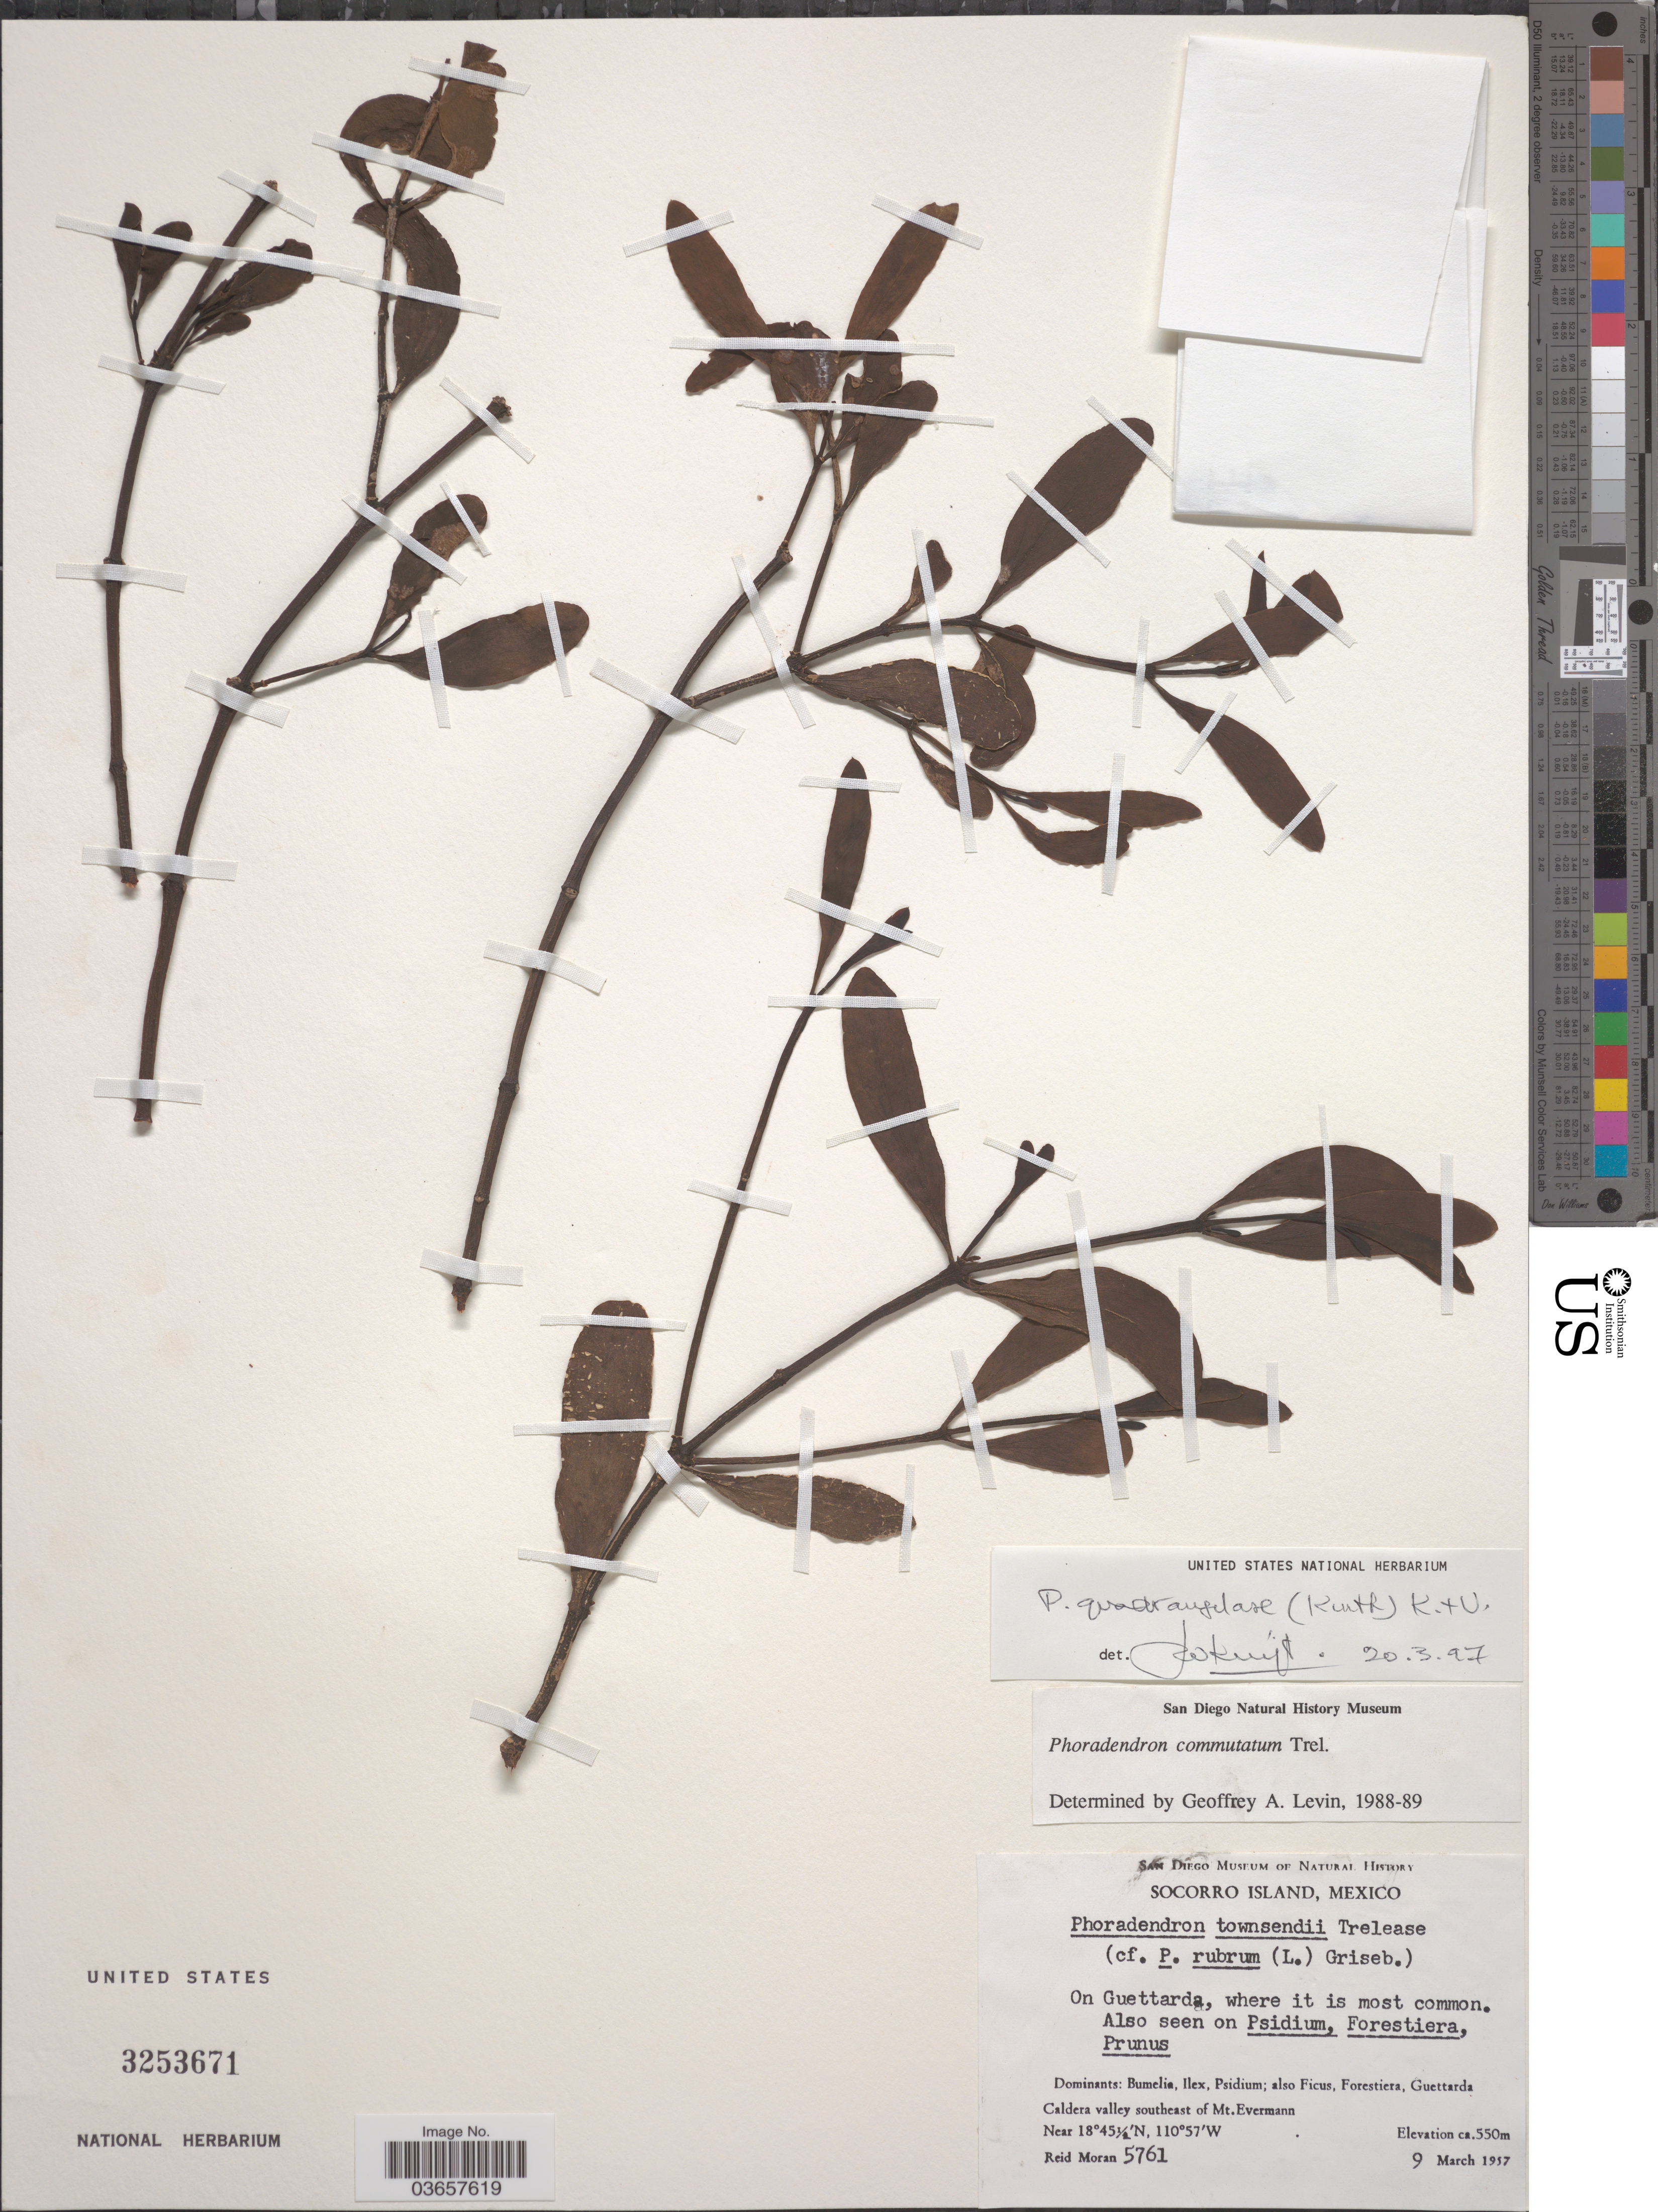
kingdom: Plantae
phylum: Tracheophyta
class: Magnoliopsida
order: Santalales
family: Viscaceae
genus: Phoradendron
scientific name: Phoradendron quadrangulare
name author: (Kunth) Griseb.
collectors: R. Moran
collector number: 5761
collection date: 1957-03-09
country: Mexico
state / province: Colima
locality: Socorro Island. On Guettarda. [unsure placement] Caldera valley southeast of Mt. Evermann.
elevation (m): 550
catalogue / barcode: US 3253671